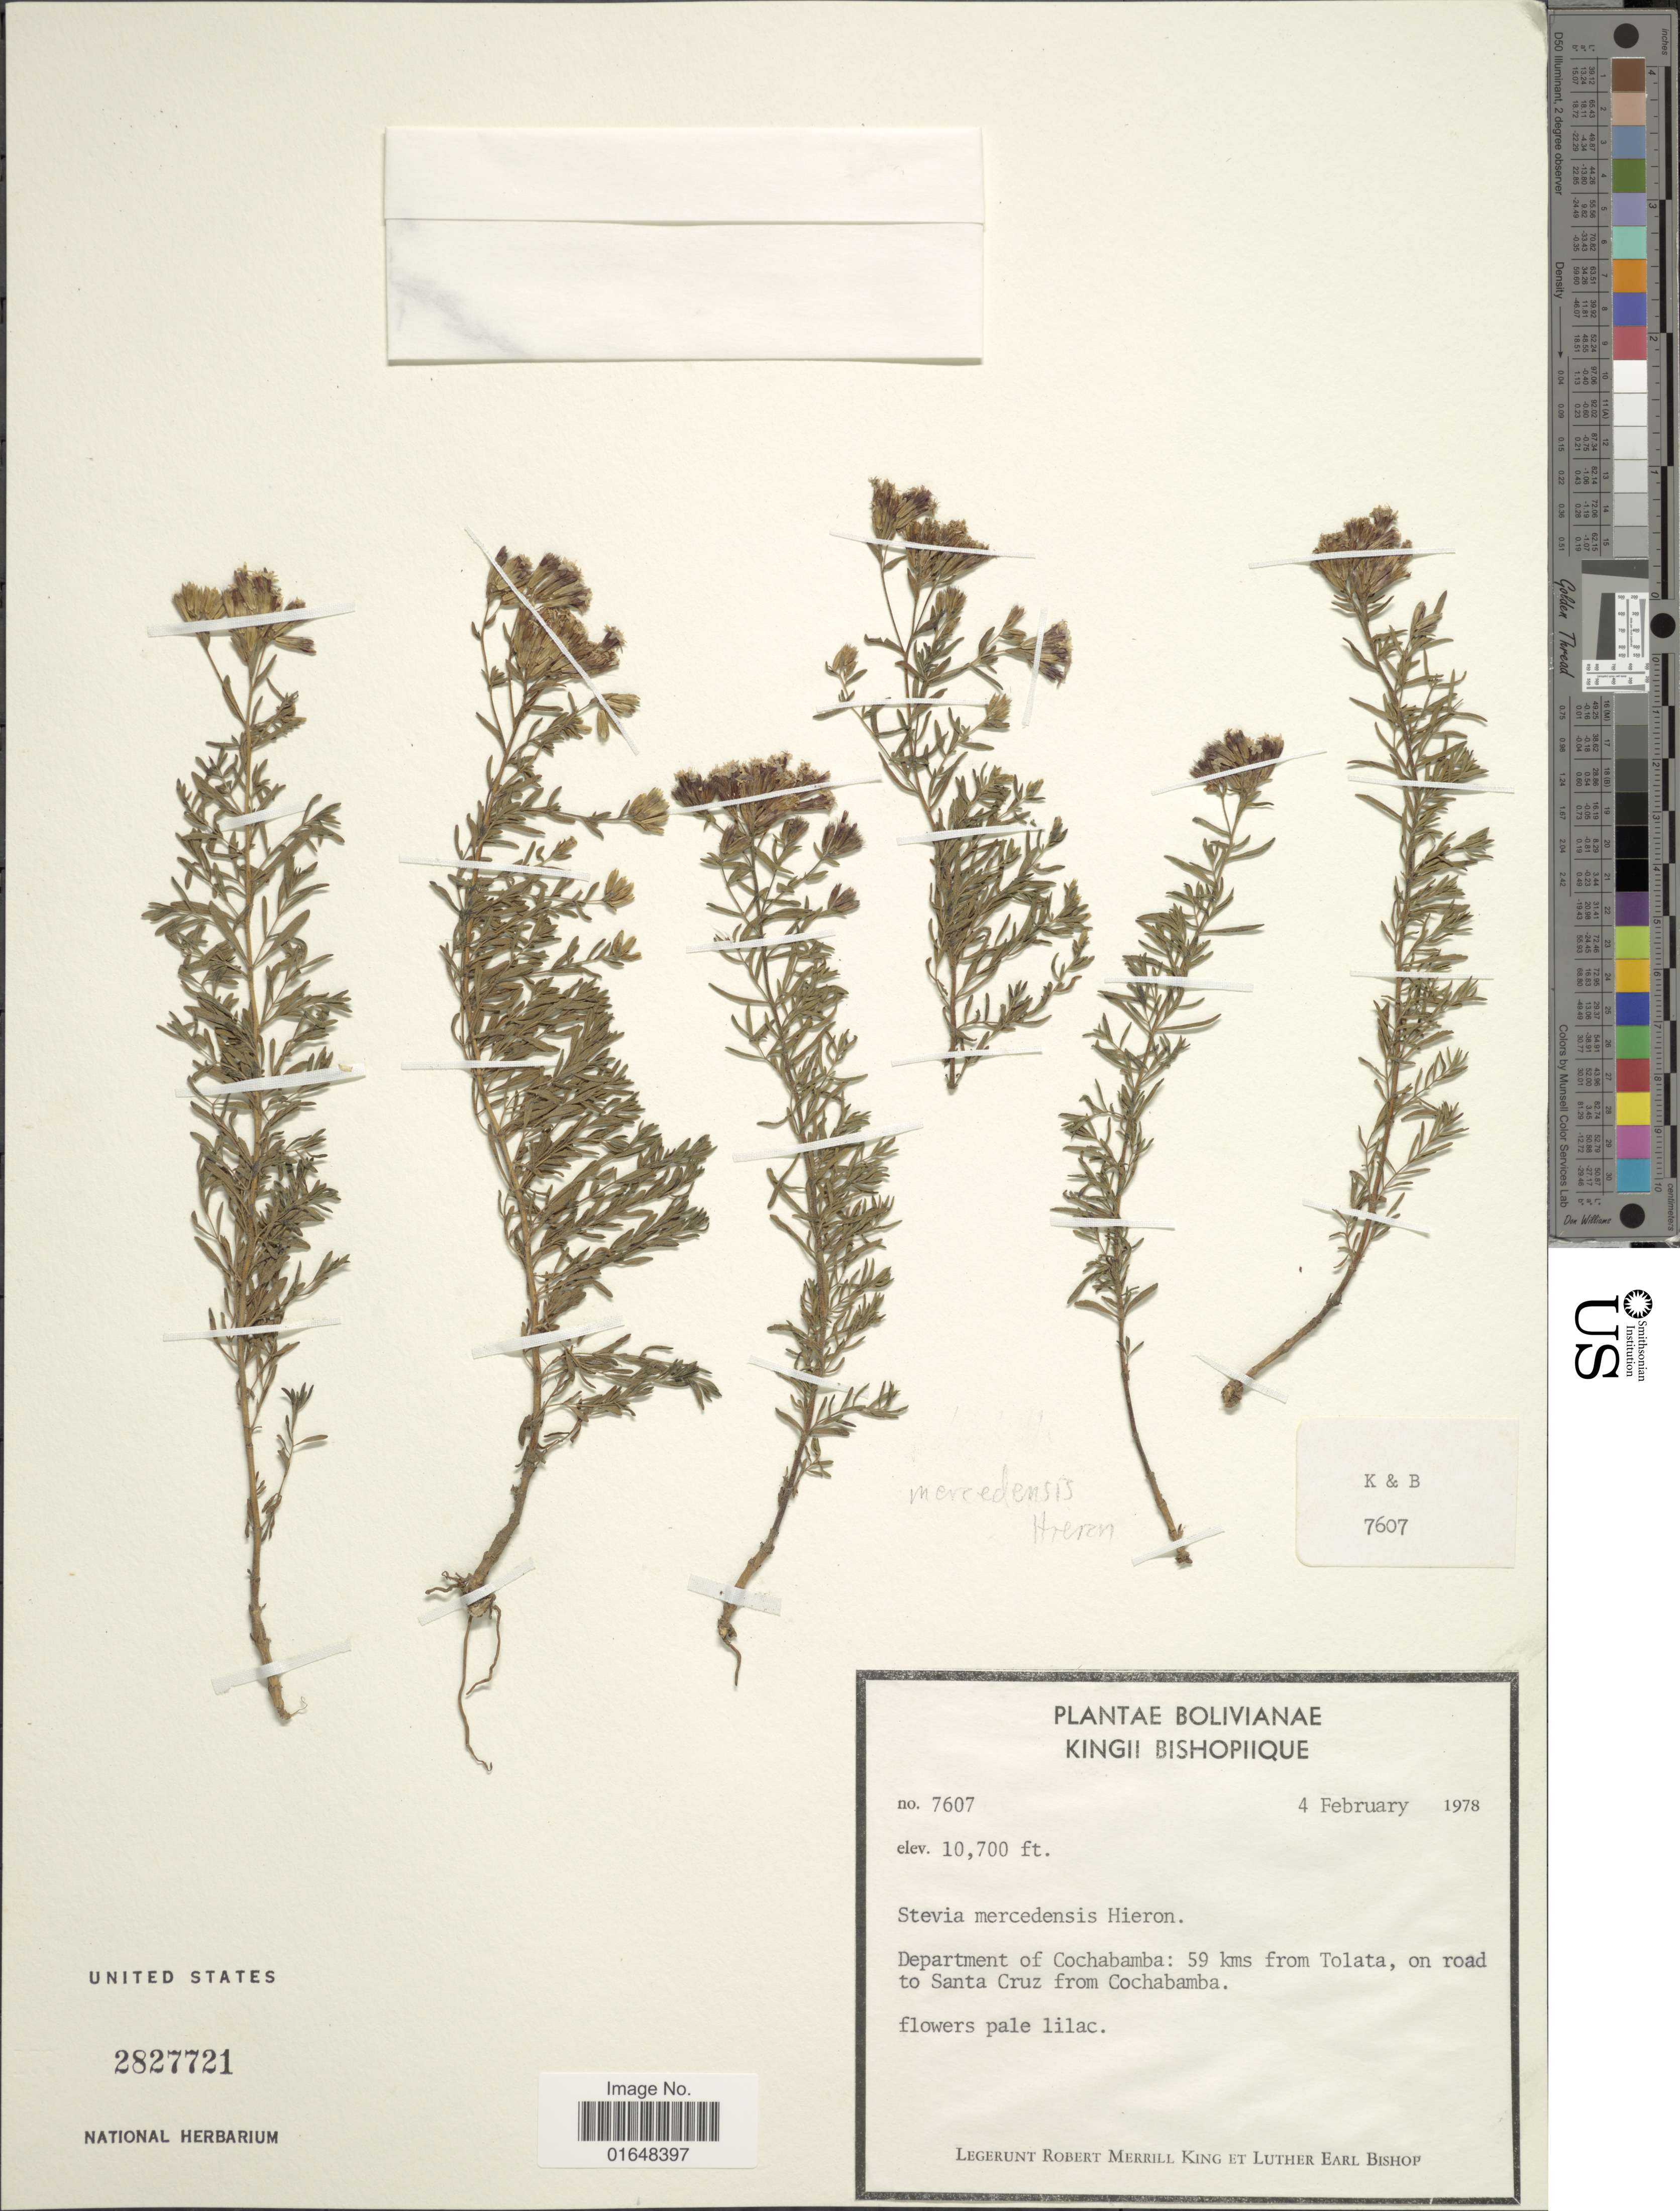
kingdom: Plantae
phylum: Tracheophyta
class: Magnoliopsida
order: Asterales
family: Asteraceae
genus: Stevia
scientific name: Stevia mercedensis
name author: Hieron.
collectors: R. M. King & L. E. Bishop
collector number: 7607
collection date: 1978-02-04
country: Bolivia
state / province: Cochabamba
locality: Department of Cochabamba: 59 kms from Tolata, on road to Santa Cruz from Cochabamba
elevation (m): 3261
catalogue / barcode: US 2827721